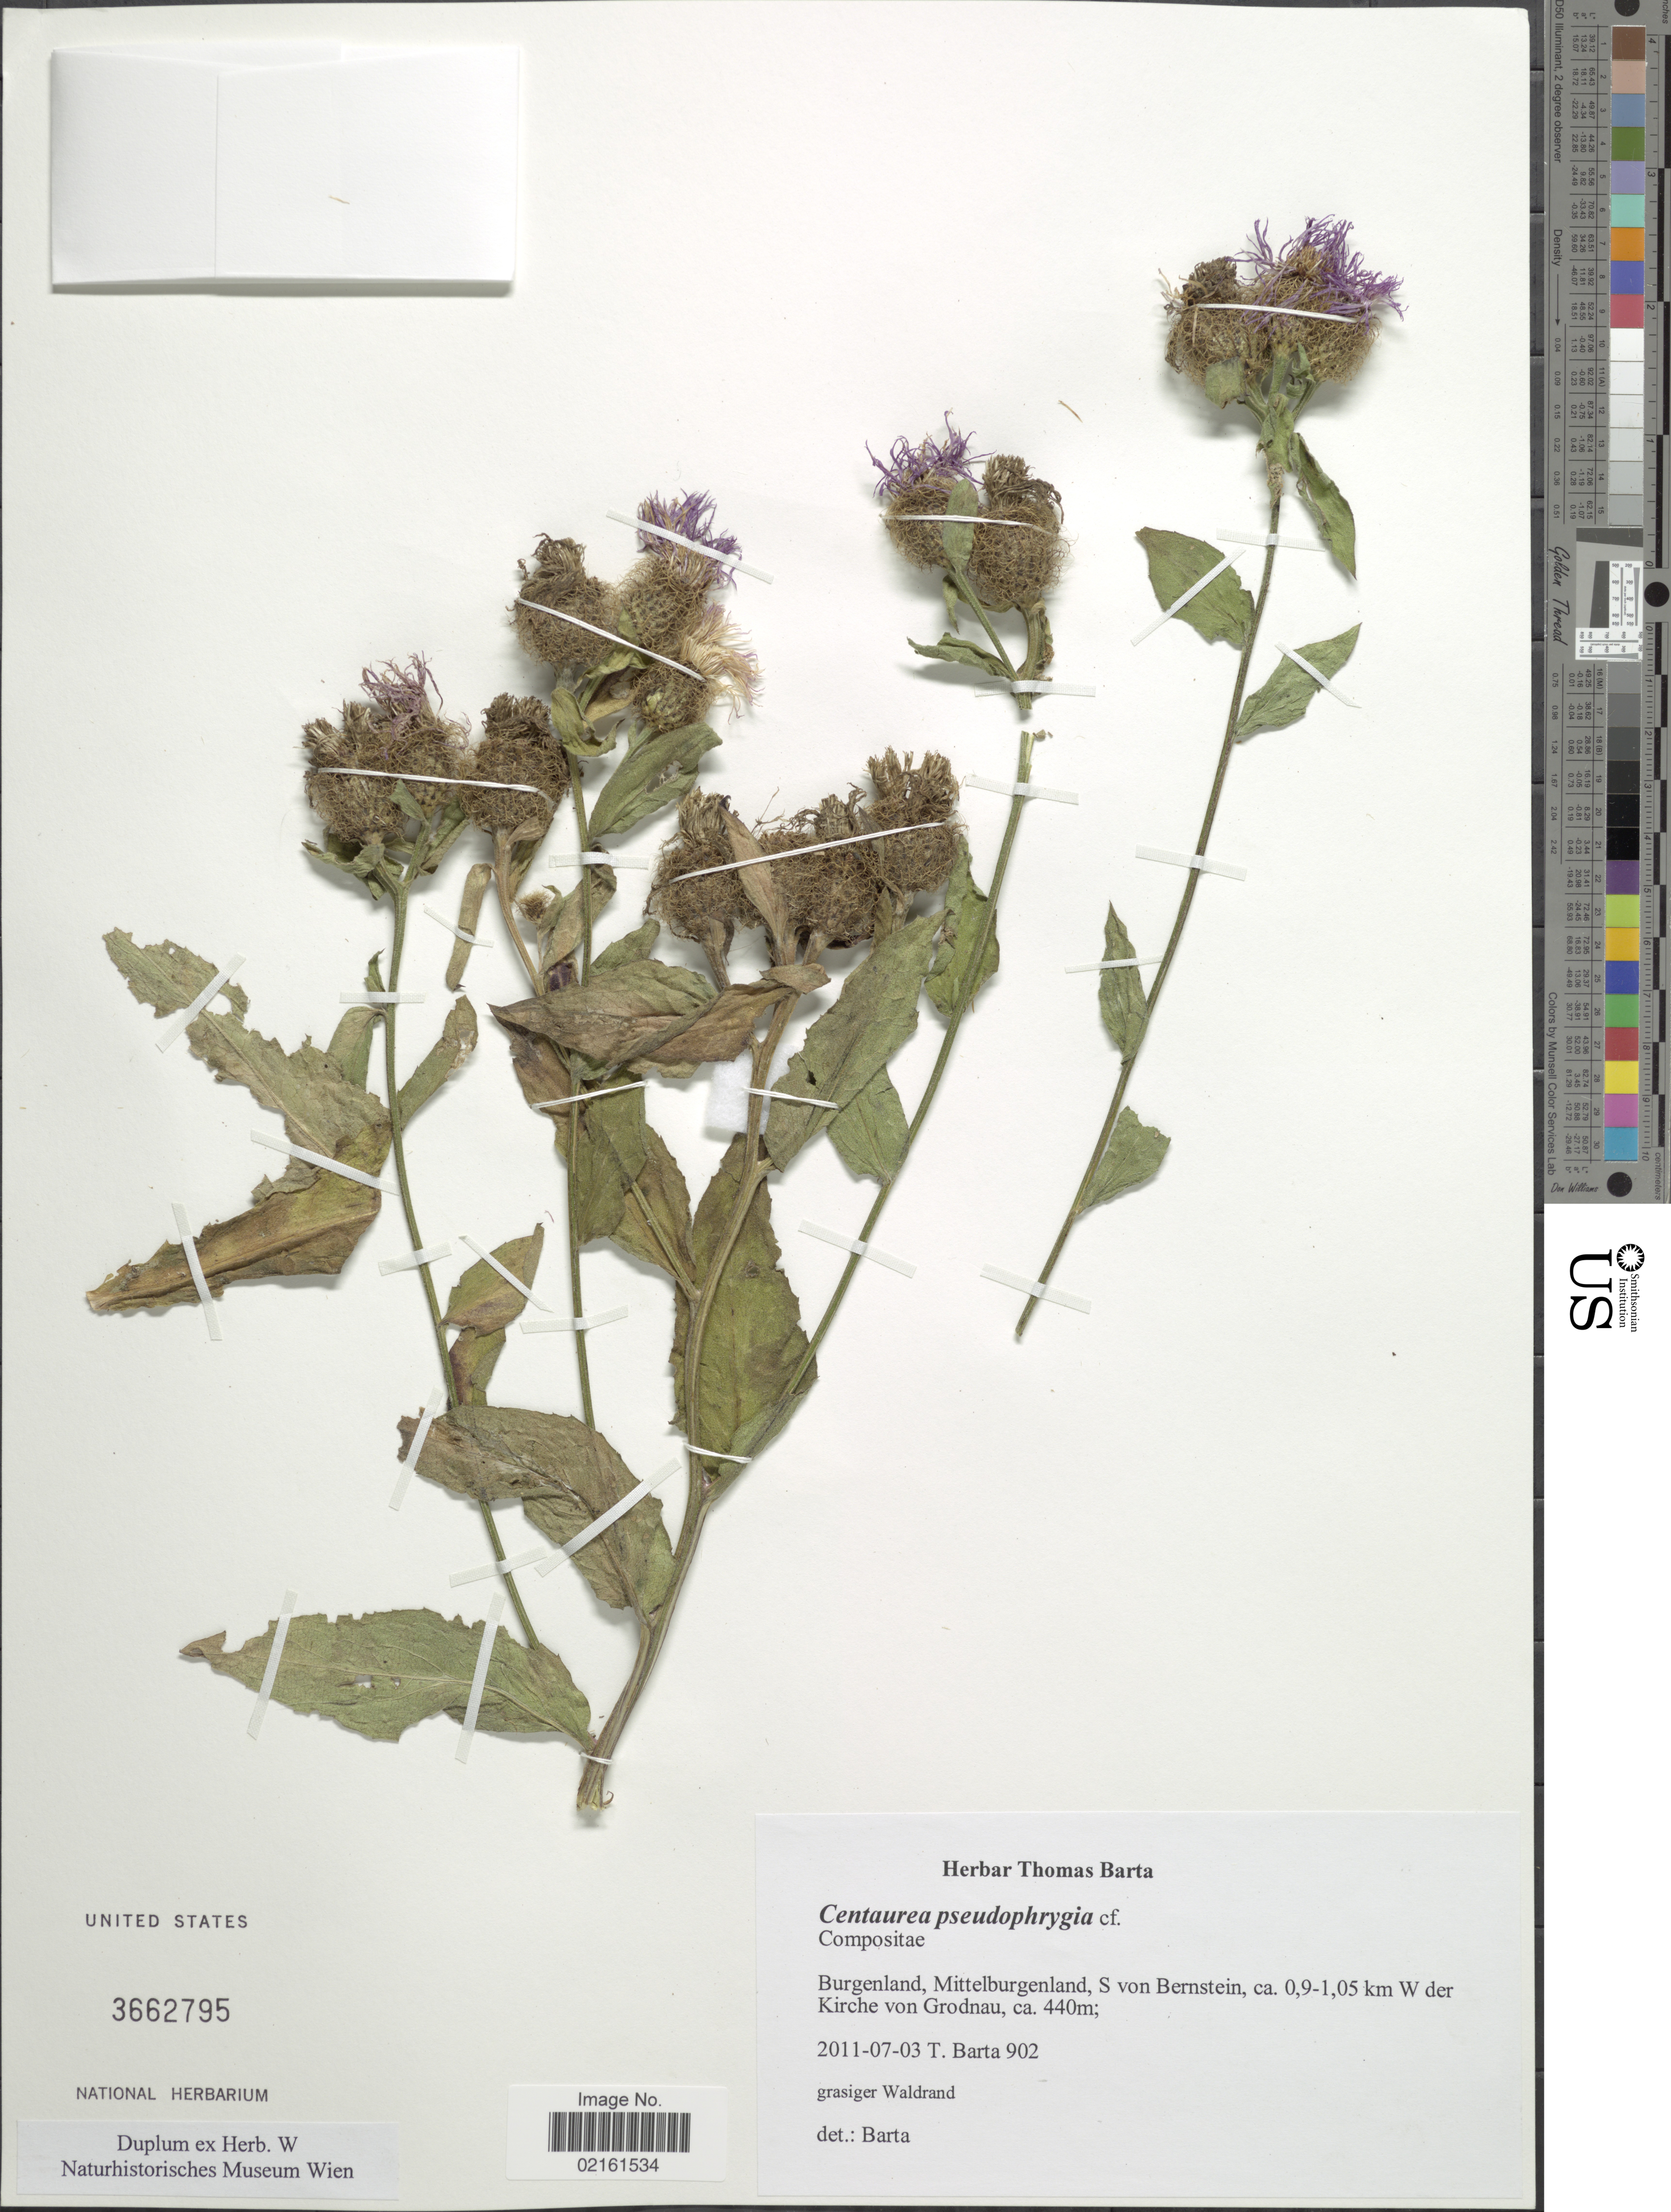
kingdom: Plantae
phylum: Tracheophyta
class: Magnoliopsida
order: Asterales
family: Asteraceae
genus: Centaurea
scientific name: Centaurea phrygia subsp. pseudophrygia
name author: (C.A. Mey.) Gugler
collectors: T. Barta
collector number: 902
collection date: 2011-07-03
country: Austria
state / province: Burgenland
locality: Mittelburgenland, S. von Bernstein, ca 0.9-1.05 km W der Kirche von Grodnau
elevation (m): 440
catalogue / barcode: US 3662795